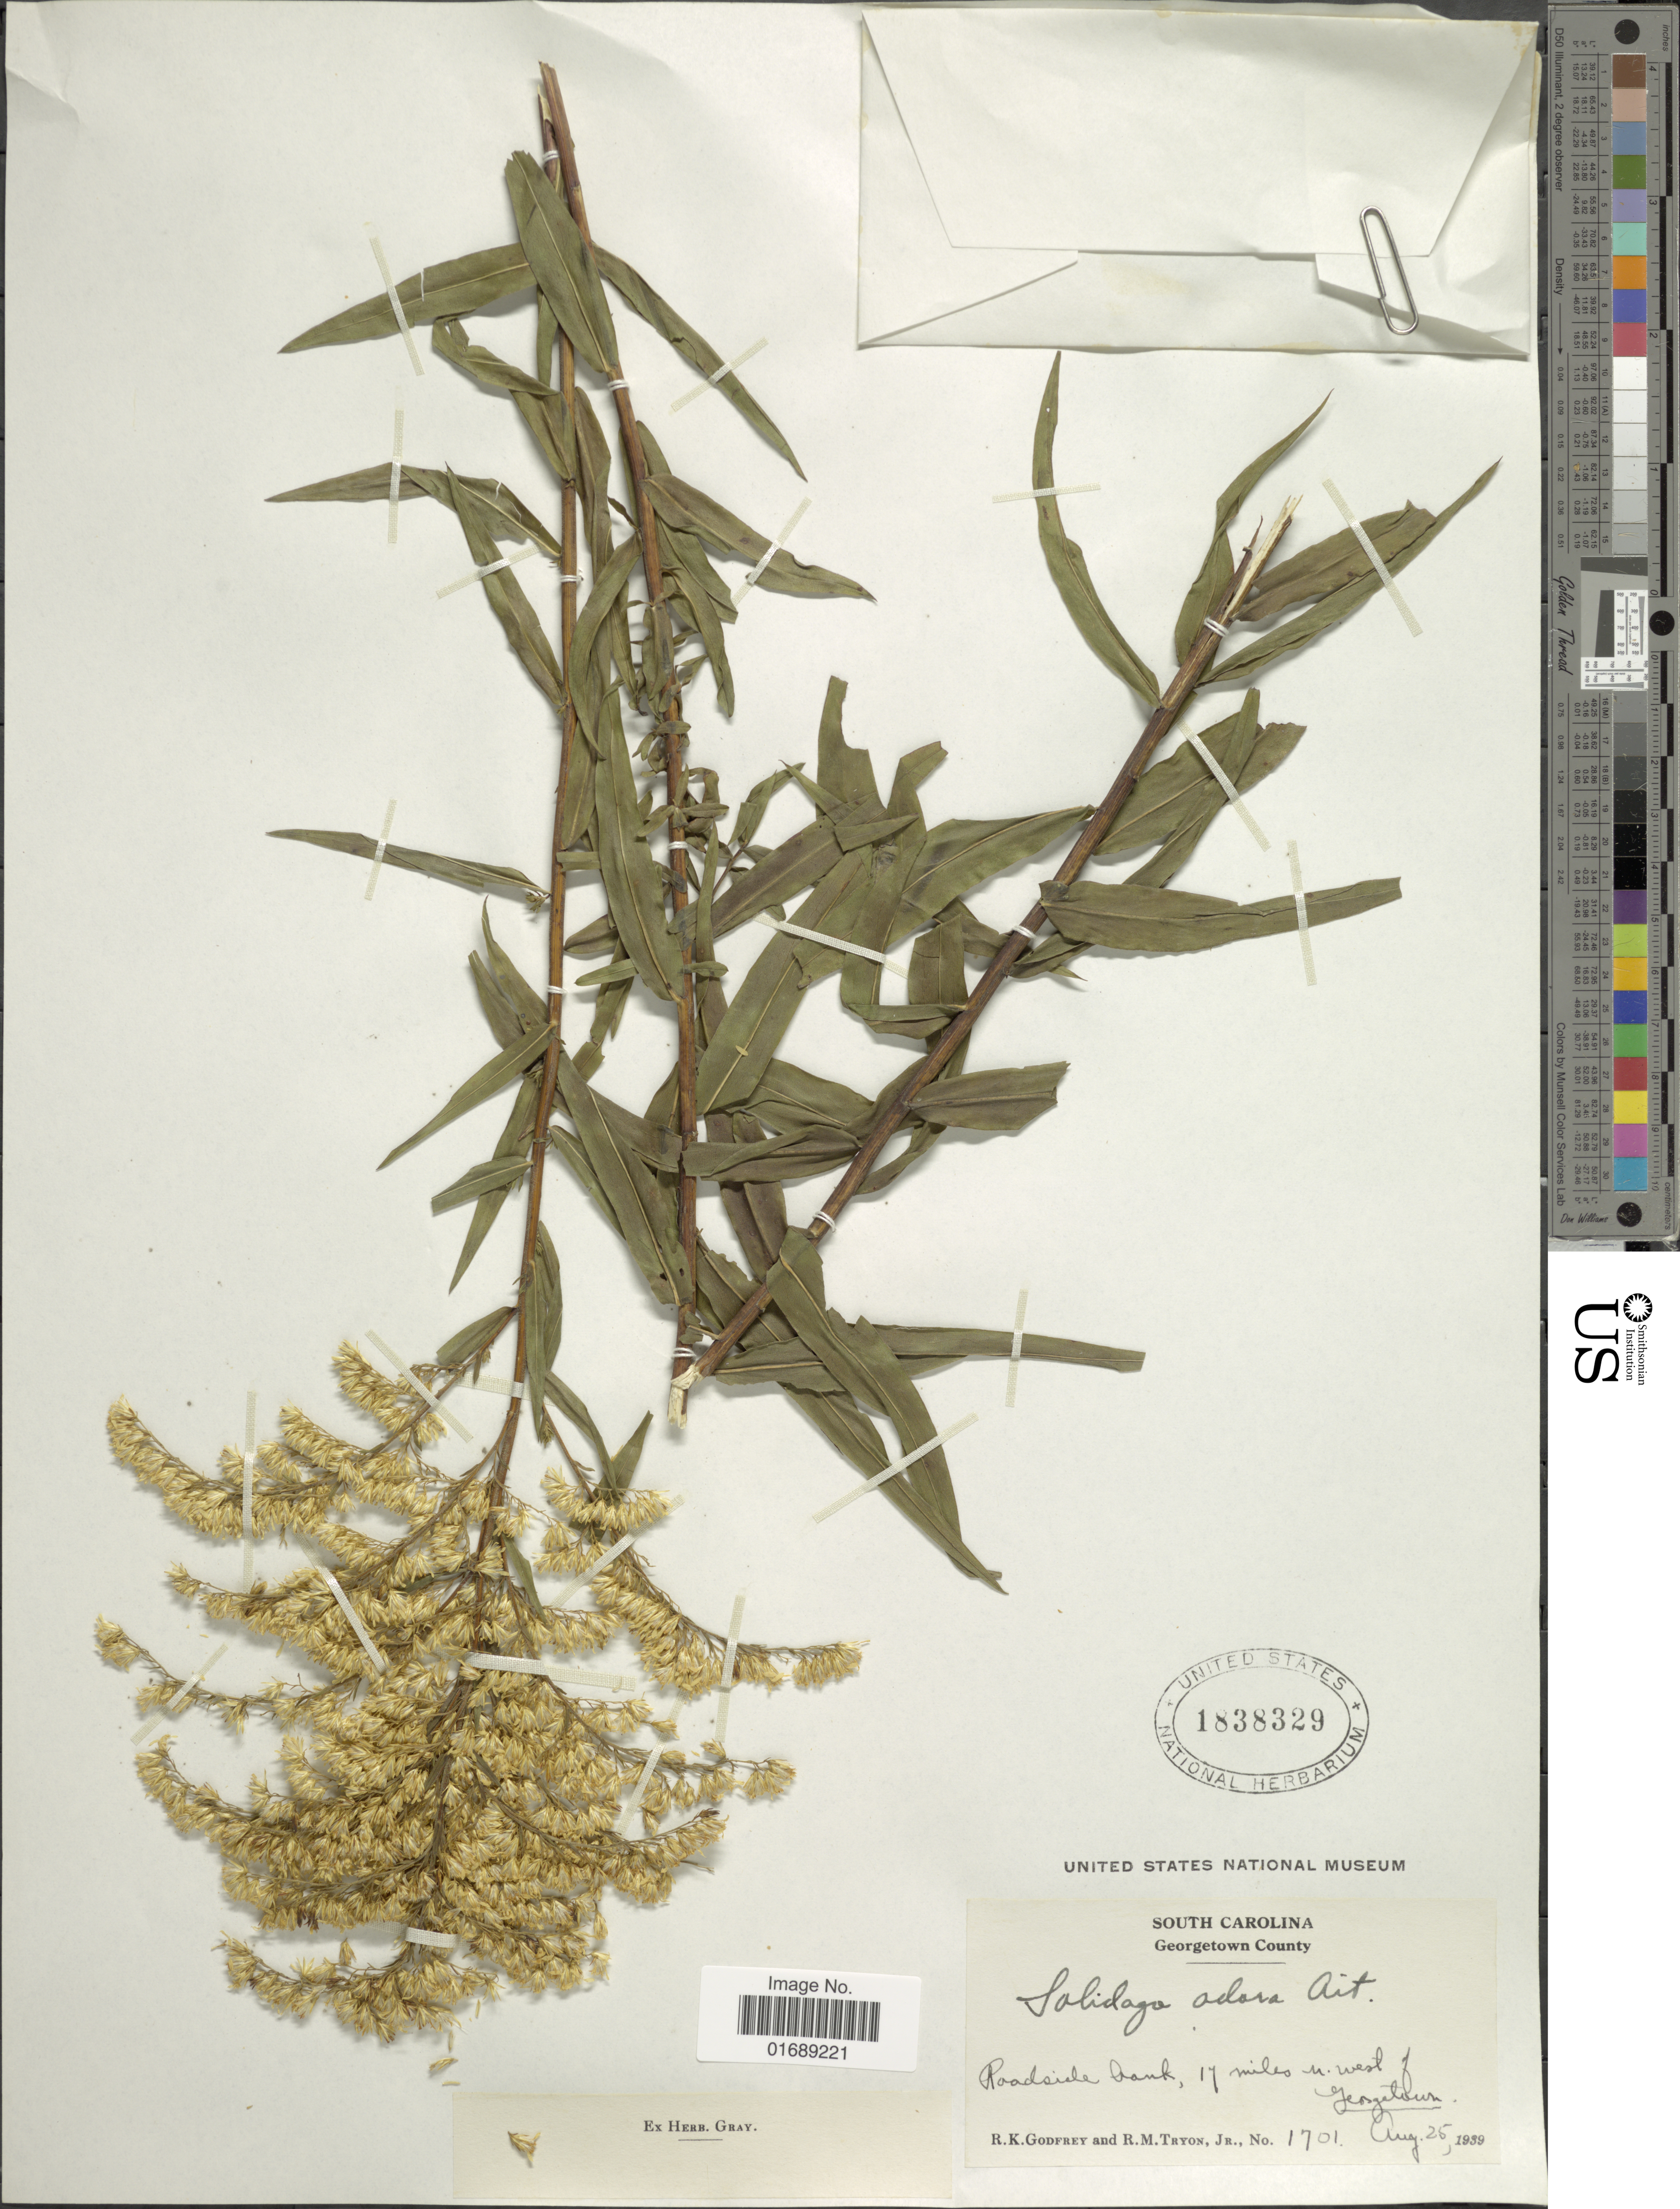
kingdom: Plantae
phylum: Tracheophyta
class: Magnoliopsida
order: Asterales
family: Asteraceae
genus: Solidago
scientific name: Solidago odora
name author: Aiton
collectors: R. K. Godfrey & R. M. Tryon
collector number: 1701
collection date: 1939-08-25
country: United States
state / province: South Carolina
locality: Georgetown County, Roadside bank, 17 miles n. west of Georgetown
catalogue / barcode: US 1838329